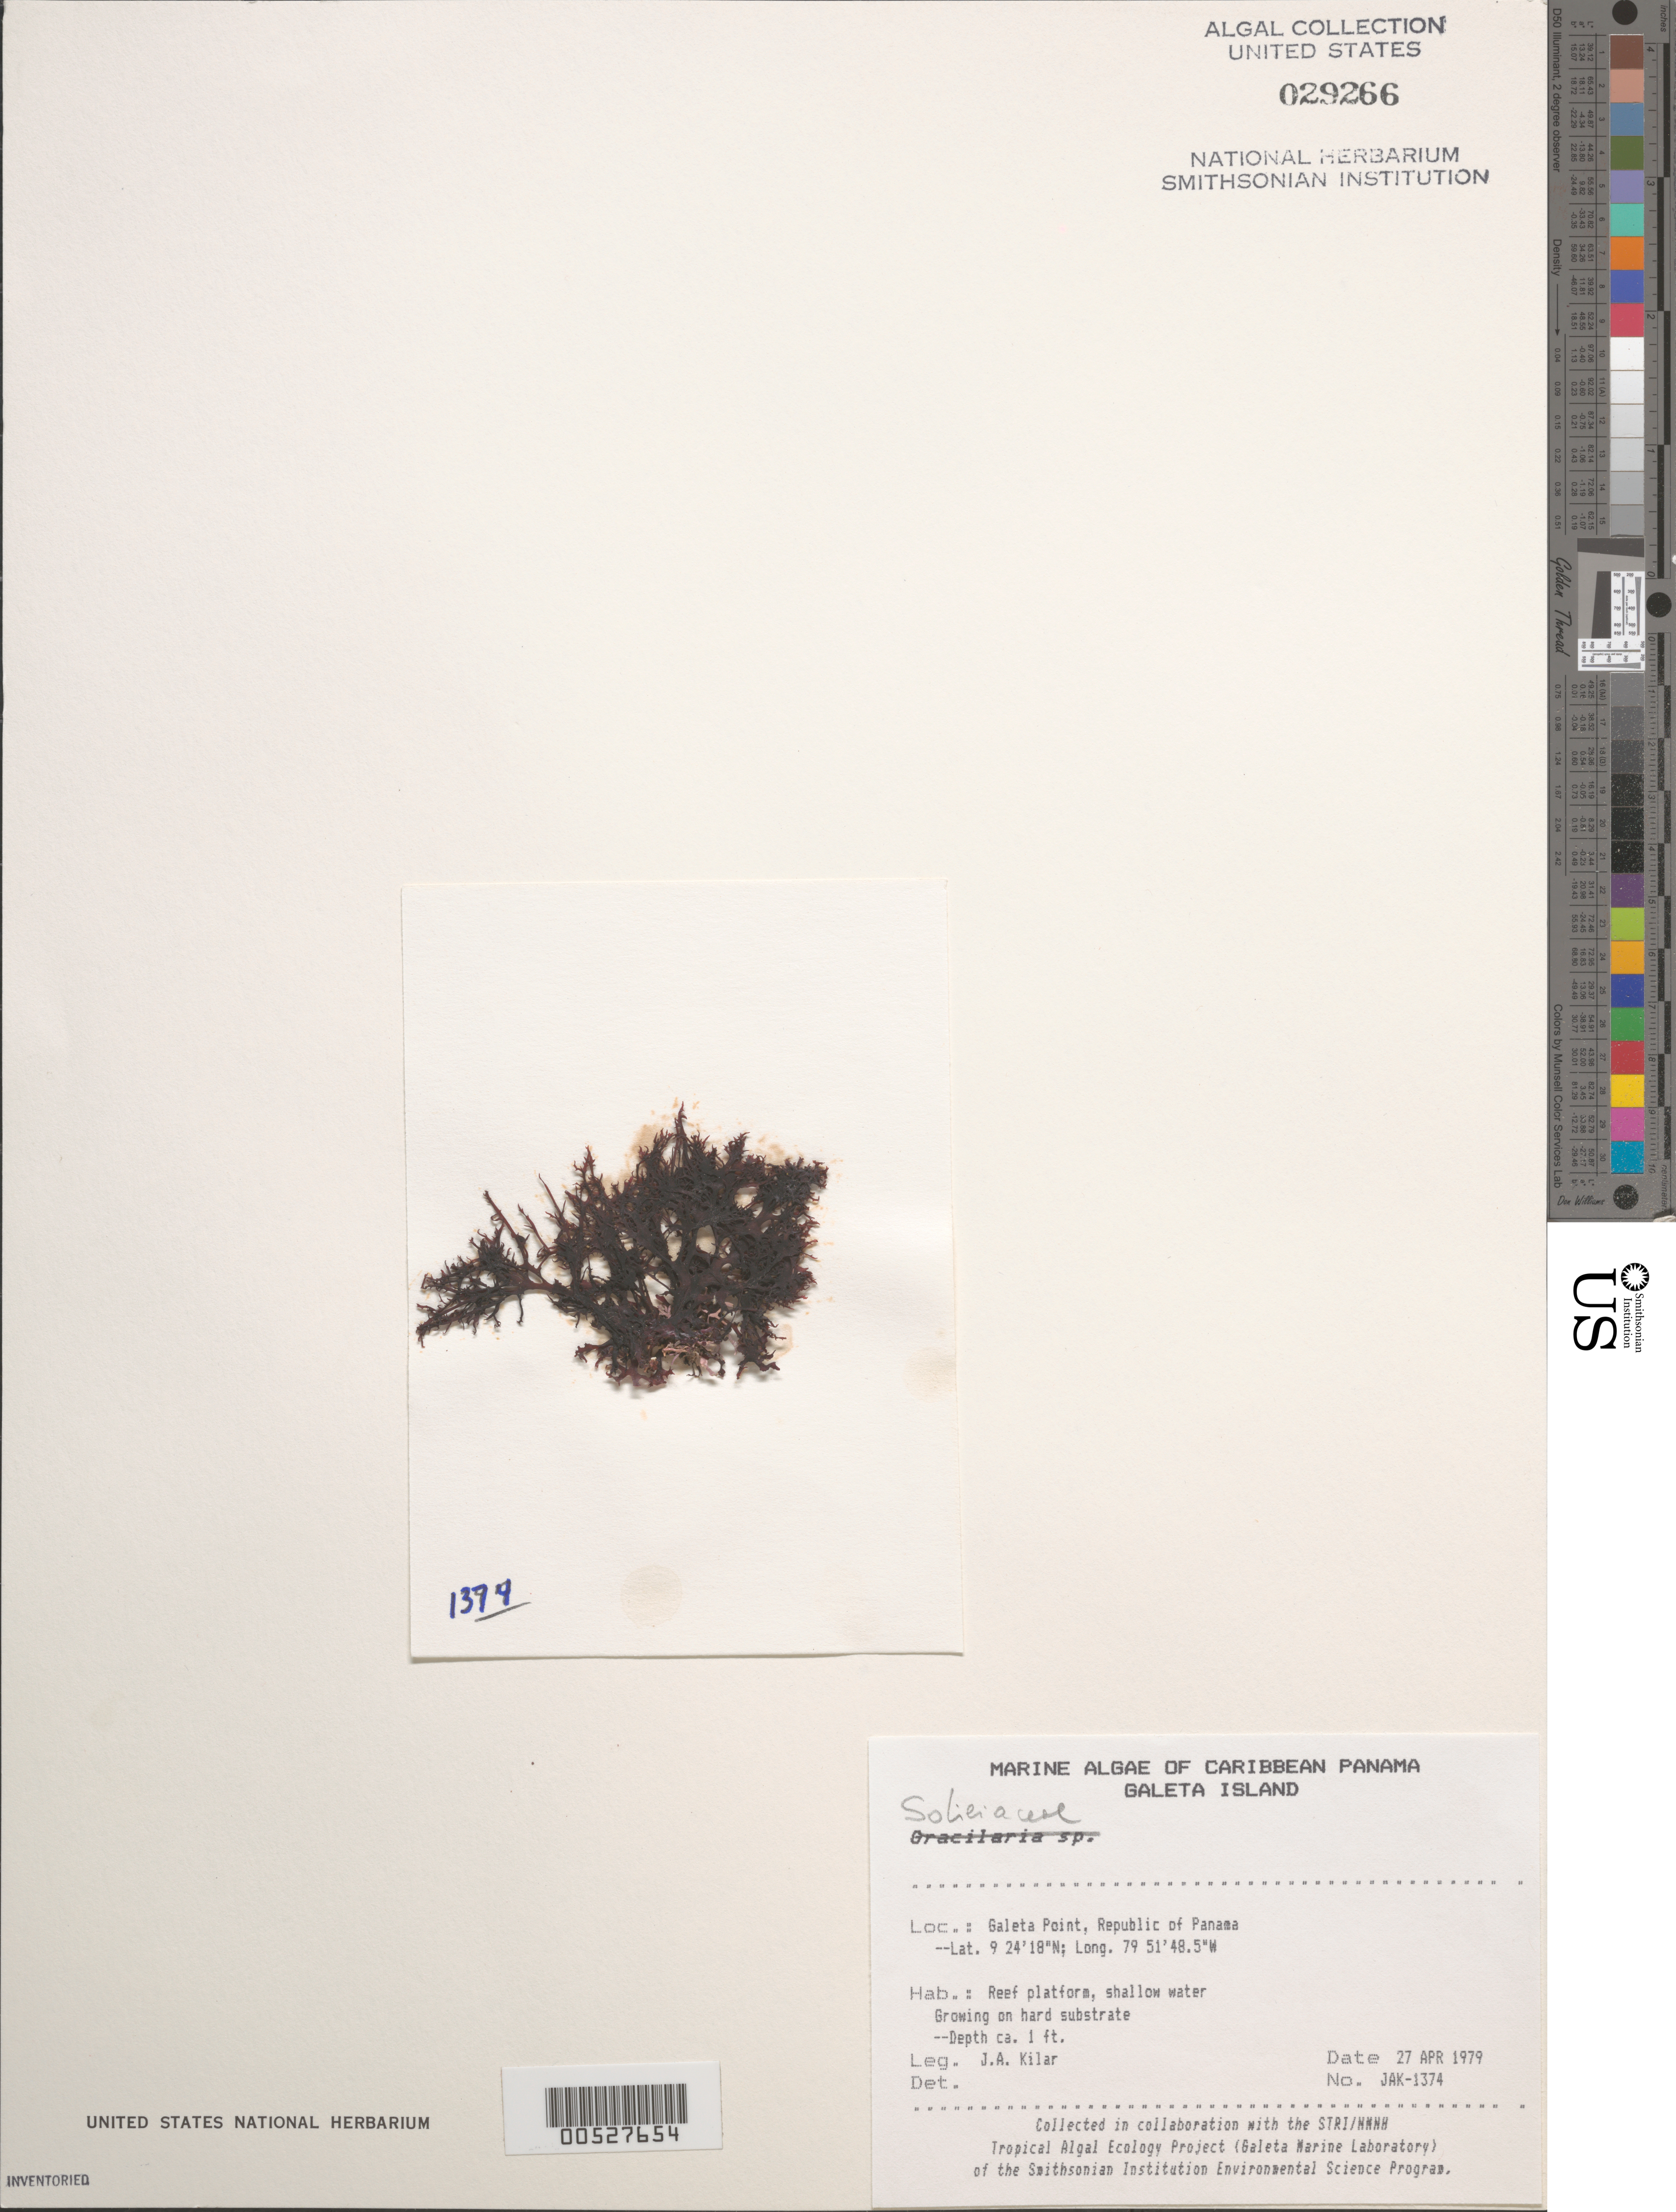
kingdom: Plantae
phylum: Rhodophyta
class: Florideophyceae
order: Gigartinales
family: Solieriaceae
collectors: J. A. Kilar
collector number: JAK-1374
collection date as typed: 27 Apr 1979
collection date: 1979-04-27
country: Panama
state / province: Colón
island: Galeta Island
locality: Galeta Point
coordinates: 9 24' 18" N, 79 51' 48.5" W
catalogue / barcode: US 29266